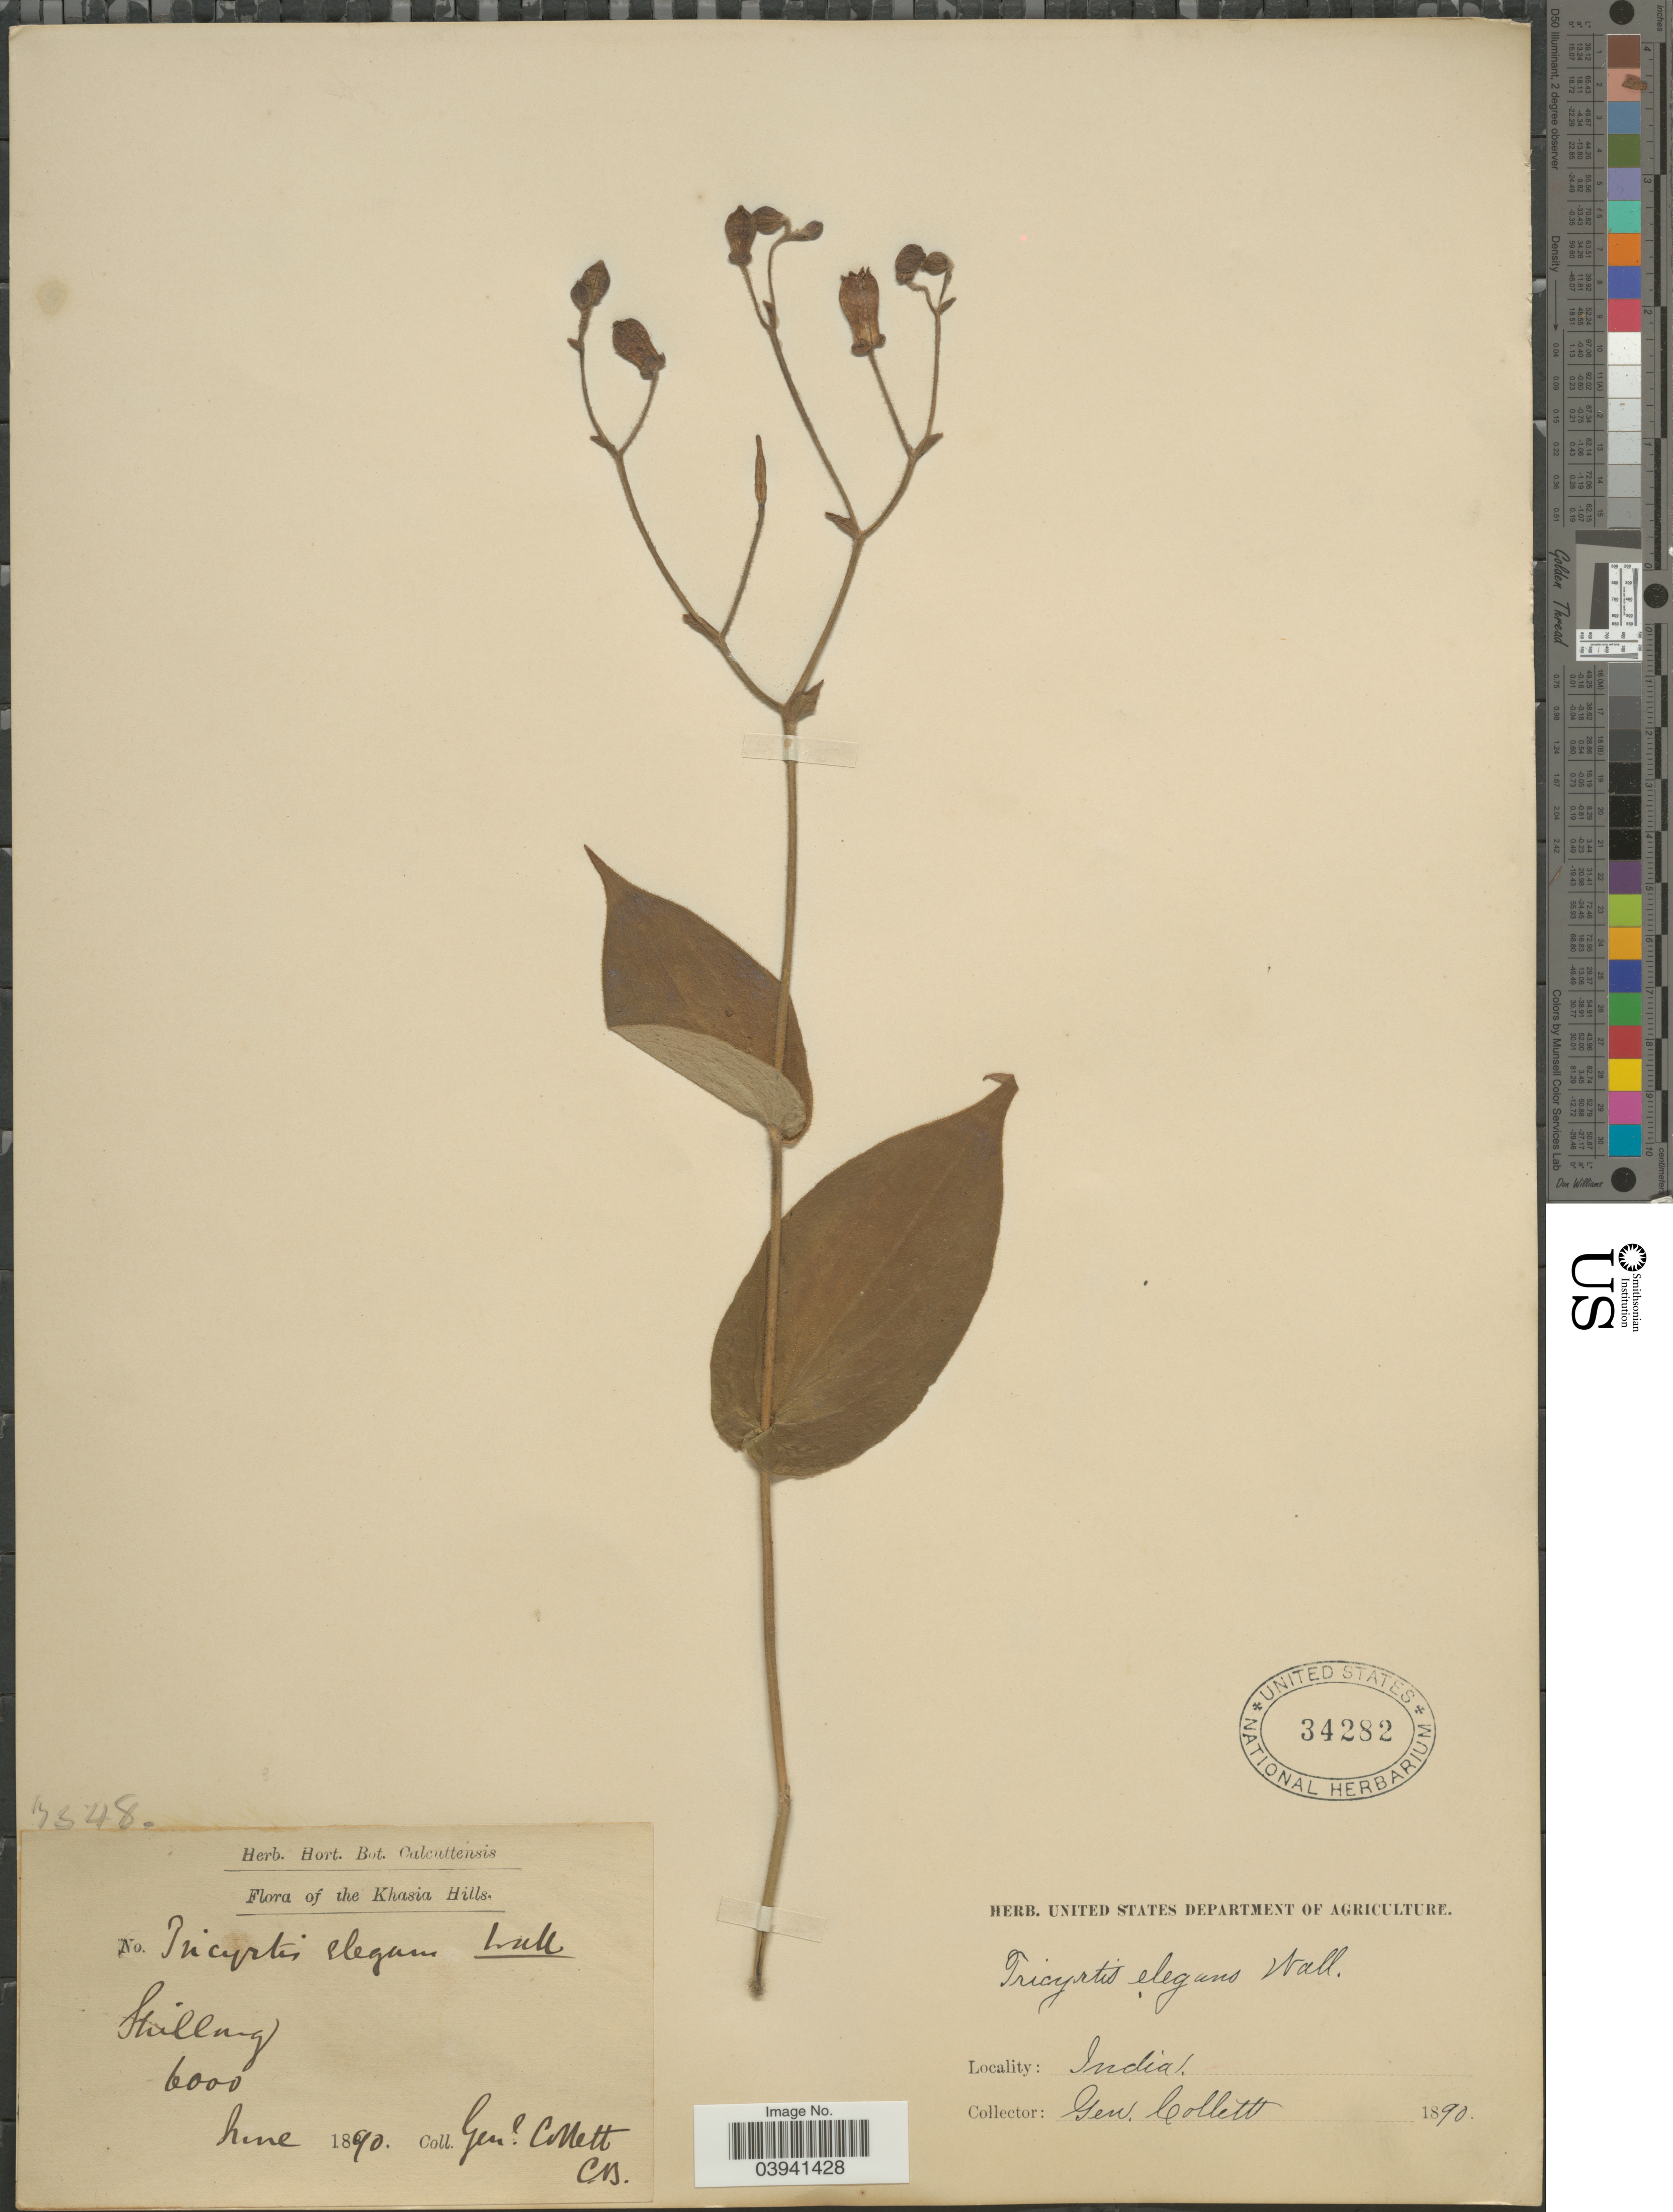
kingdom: Plantae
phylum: Tracheophyta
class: Liliopsida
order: Liliales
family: Liliaceae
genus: Tricyrtis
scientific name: Tricyrtis elegans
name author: Wall.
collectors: C. B. Collett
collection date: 1890-06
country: India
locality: The Khasia Hills. Shillong.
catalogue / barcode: US 34282